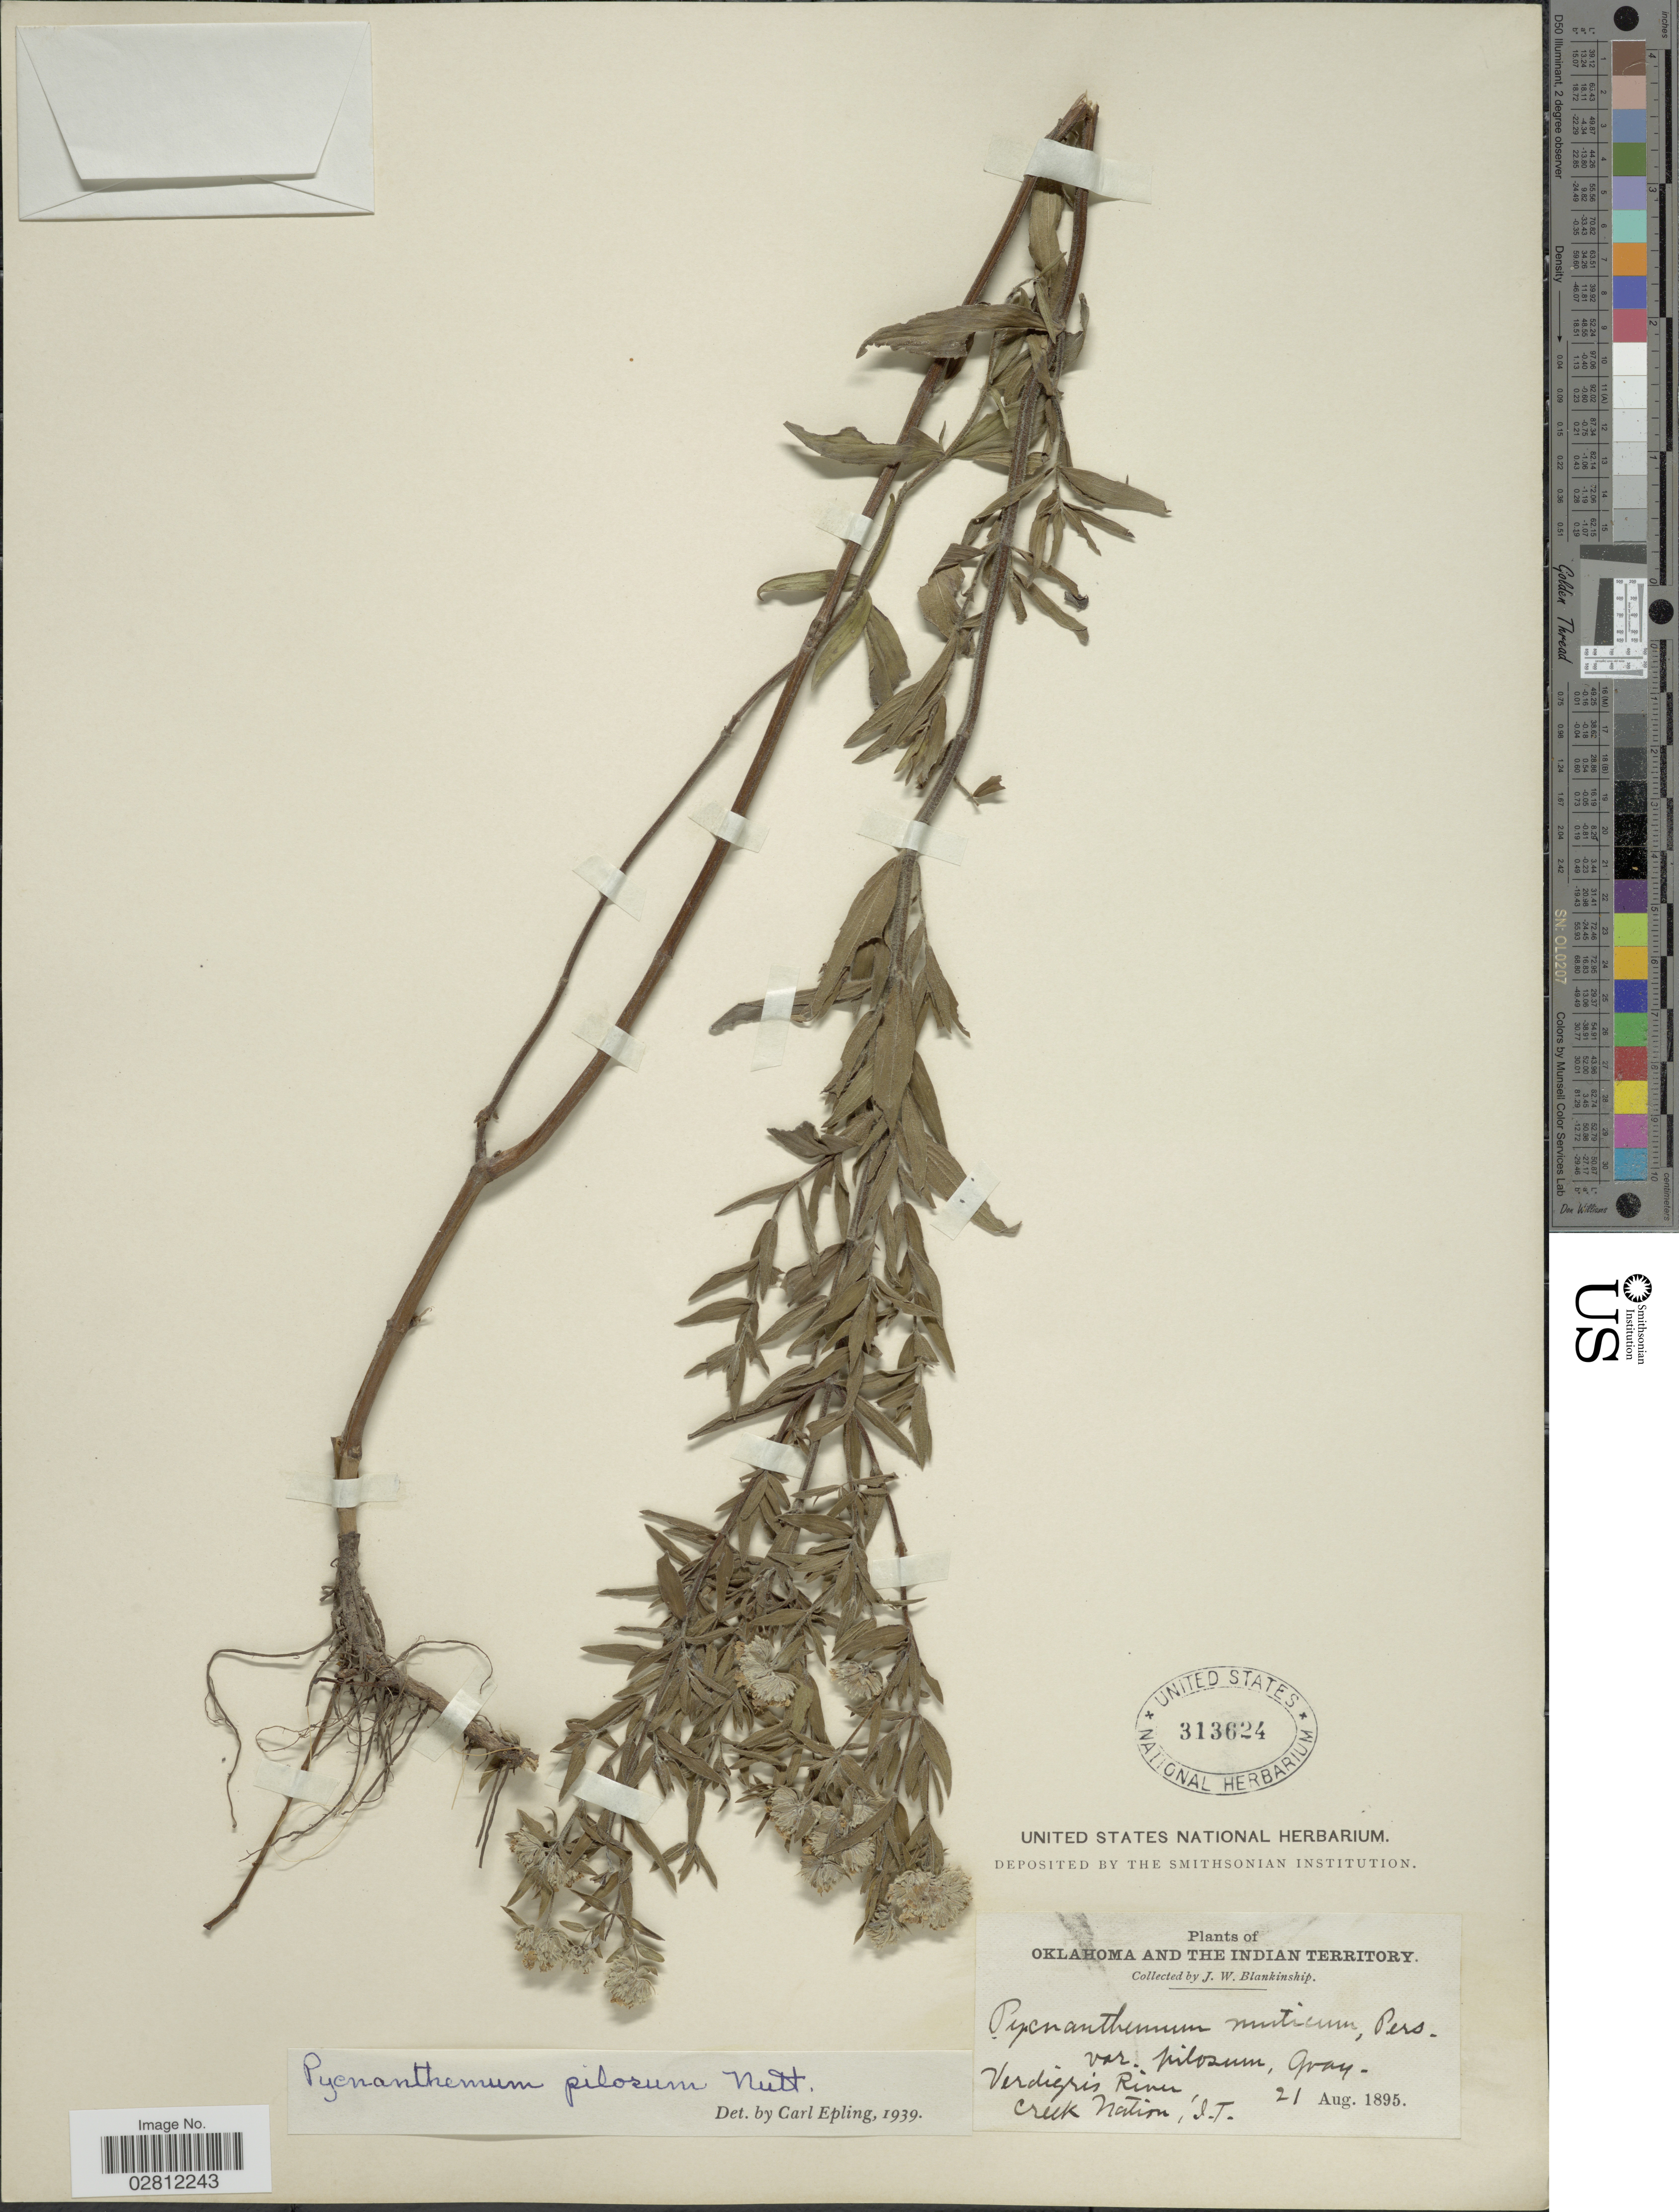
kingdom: Plantae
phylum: Tracheophyta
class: Magnoliopsida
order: Lamiales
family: Lamiaceae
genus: Pycnanthemum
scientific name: Pycnanthemum pilosum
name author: Nutt.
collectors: J. W. Blankinship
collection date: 1895-08-21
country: United States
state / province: Oklahoma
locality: Verdigris River Creek Nation, Indian Territory.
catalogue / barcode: US 313624